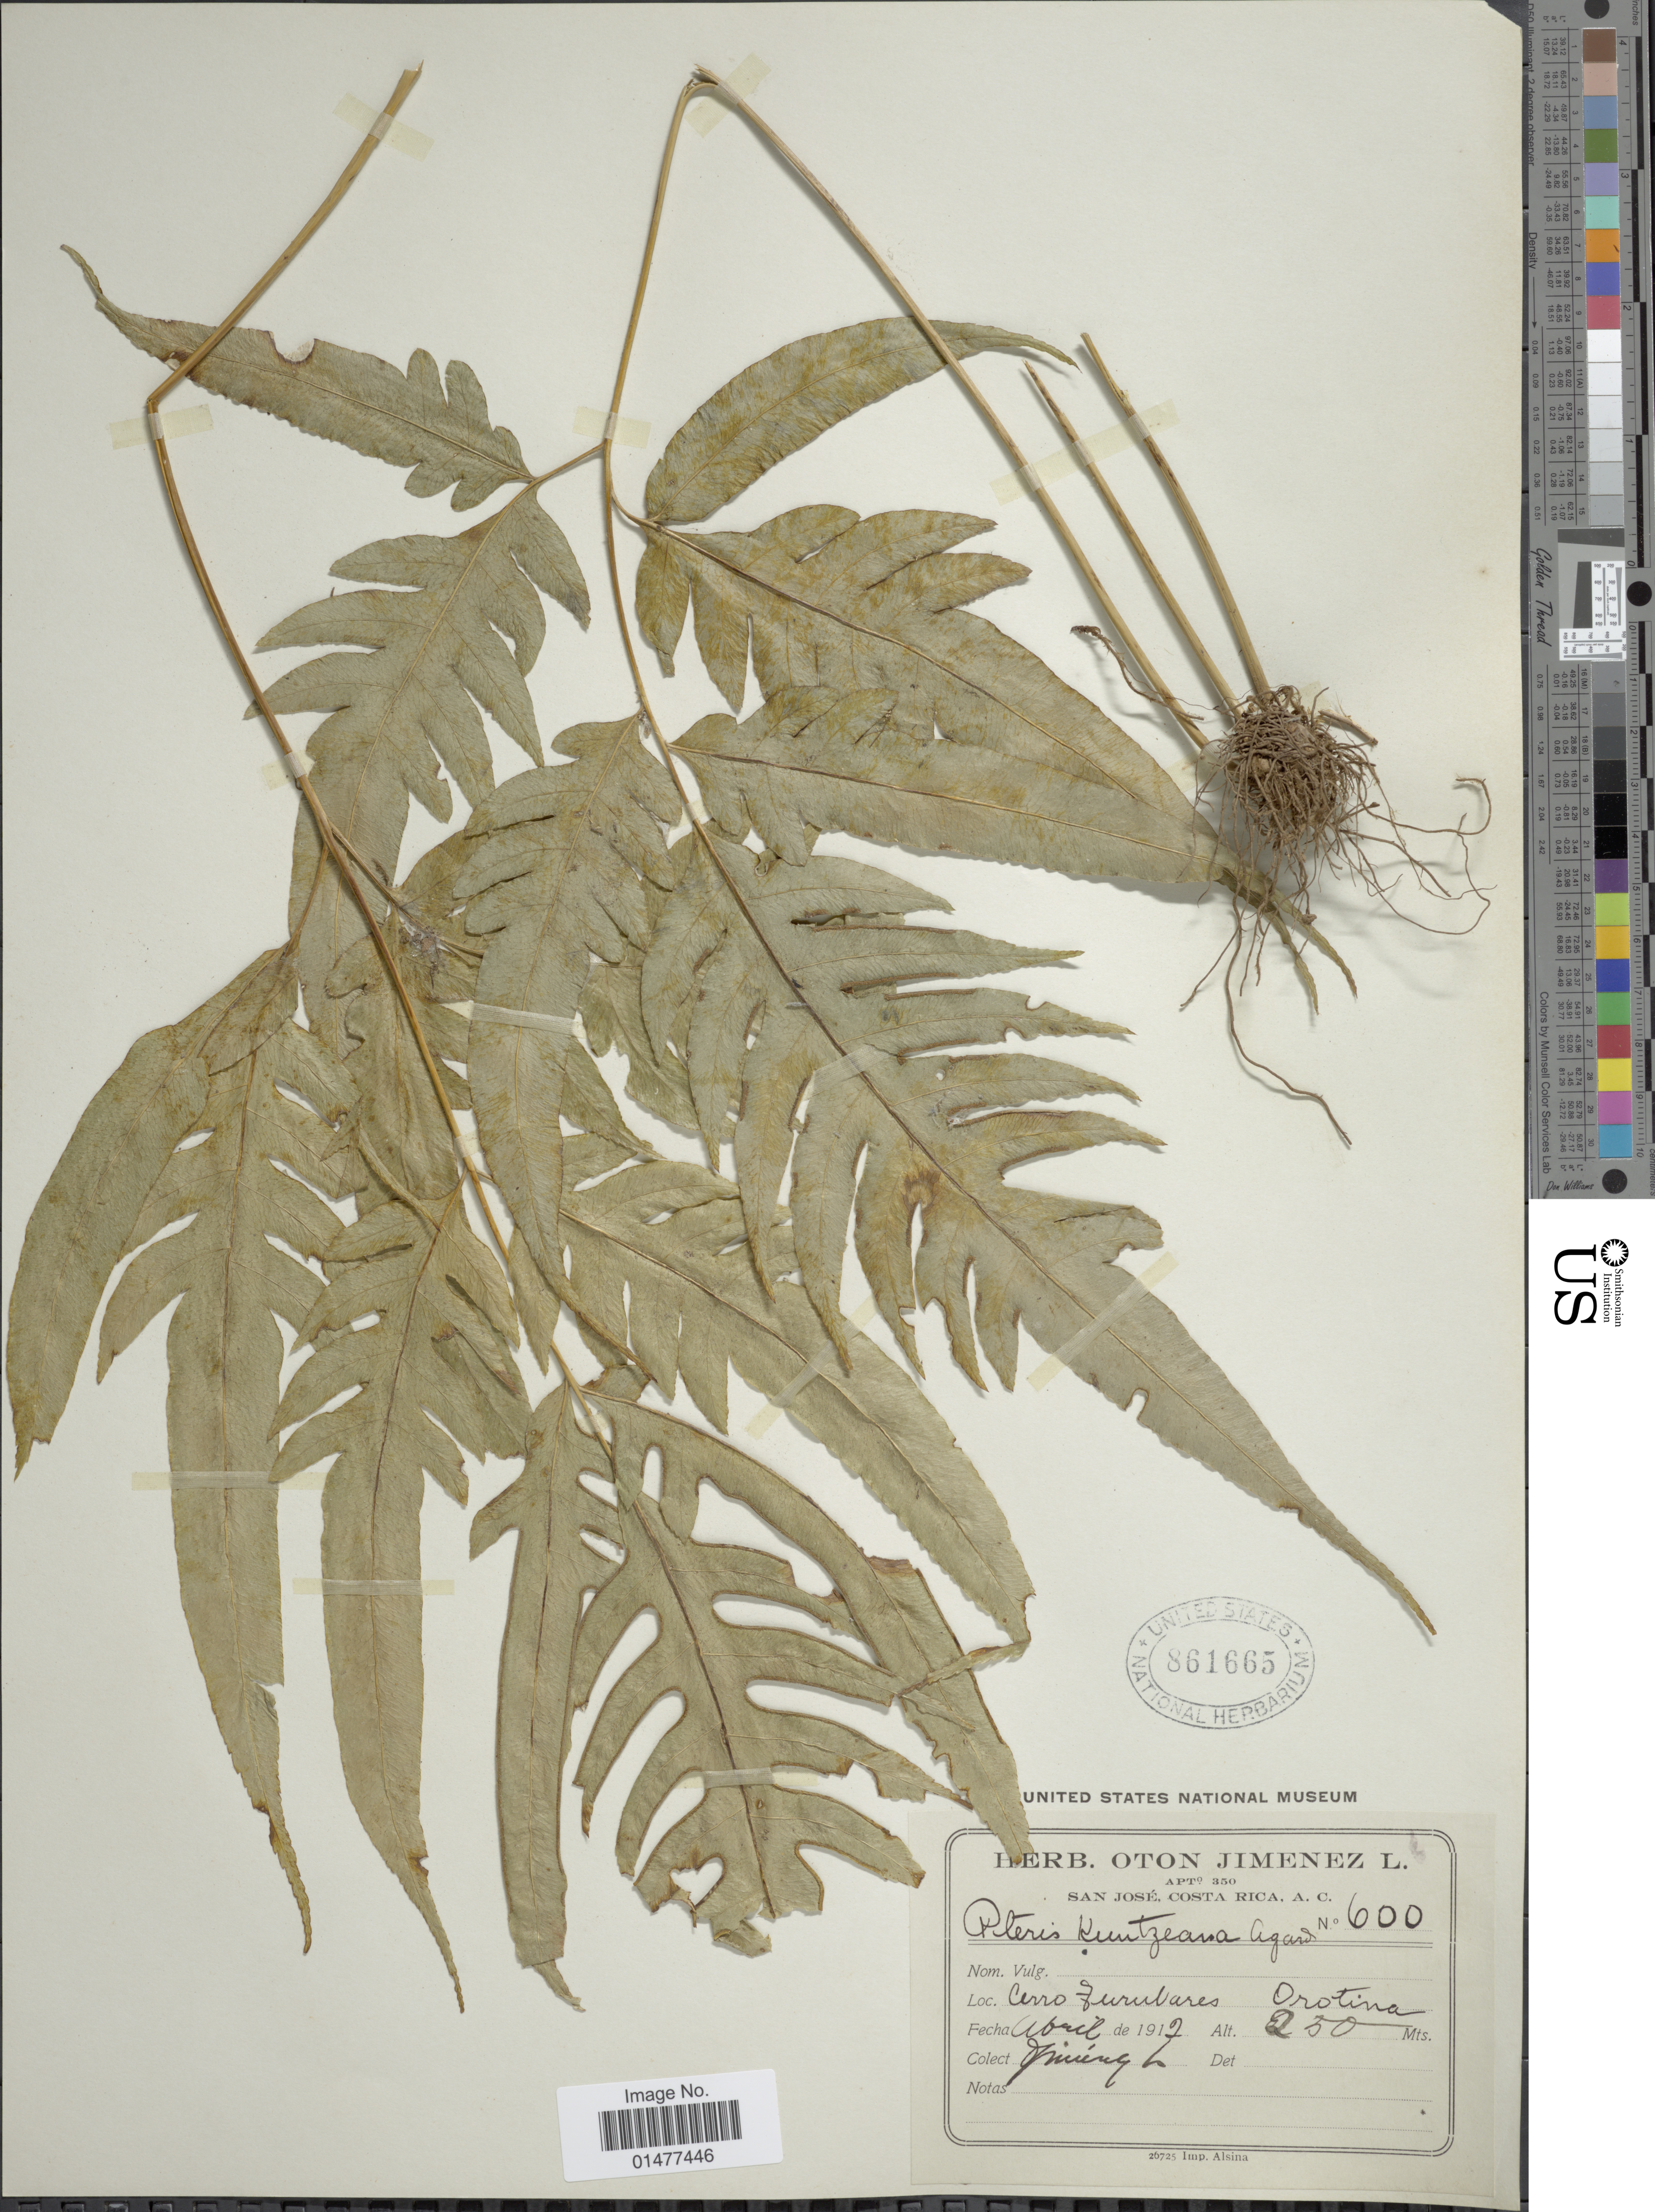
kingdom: Plantae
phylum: Tracheophyta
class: Polypodiopsida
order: Polypodiales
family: Pteridaceae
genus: Pteris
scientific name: Pteris altissima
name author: Poir.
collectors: O. Jiménez L.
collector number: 600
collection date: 1917-04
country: Costa Rica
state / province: San José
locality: Cerro Turubares Orotina.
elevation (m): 250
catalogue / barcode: US 861665